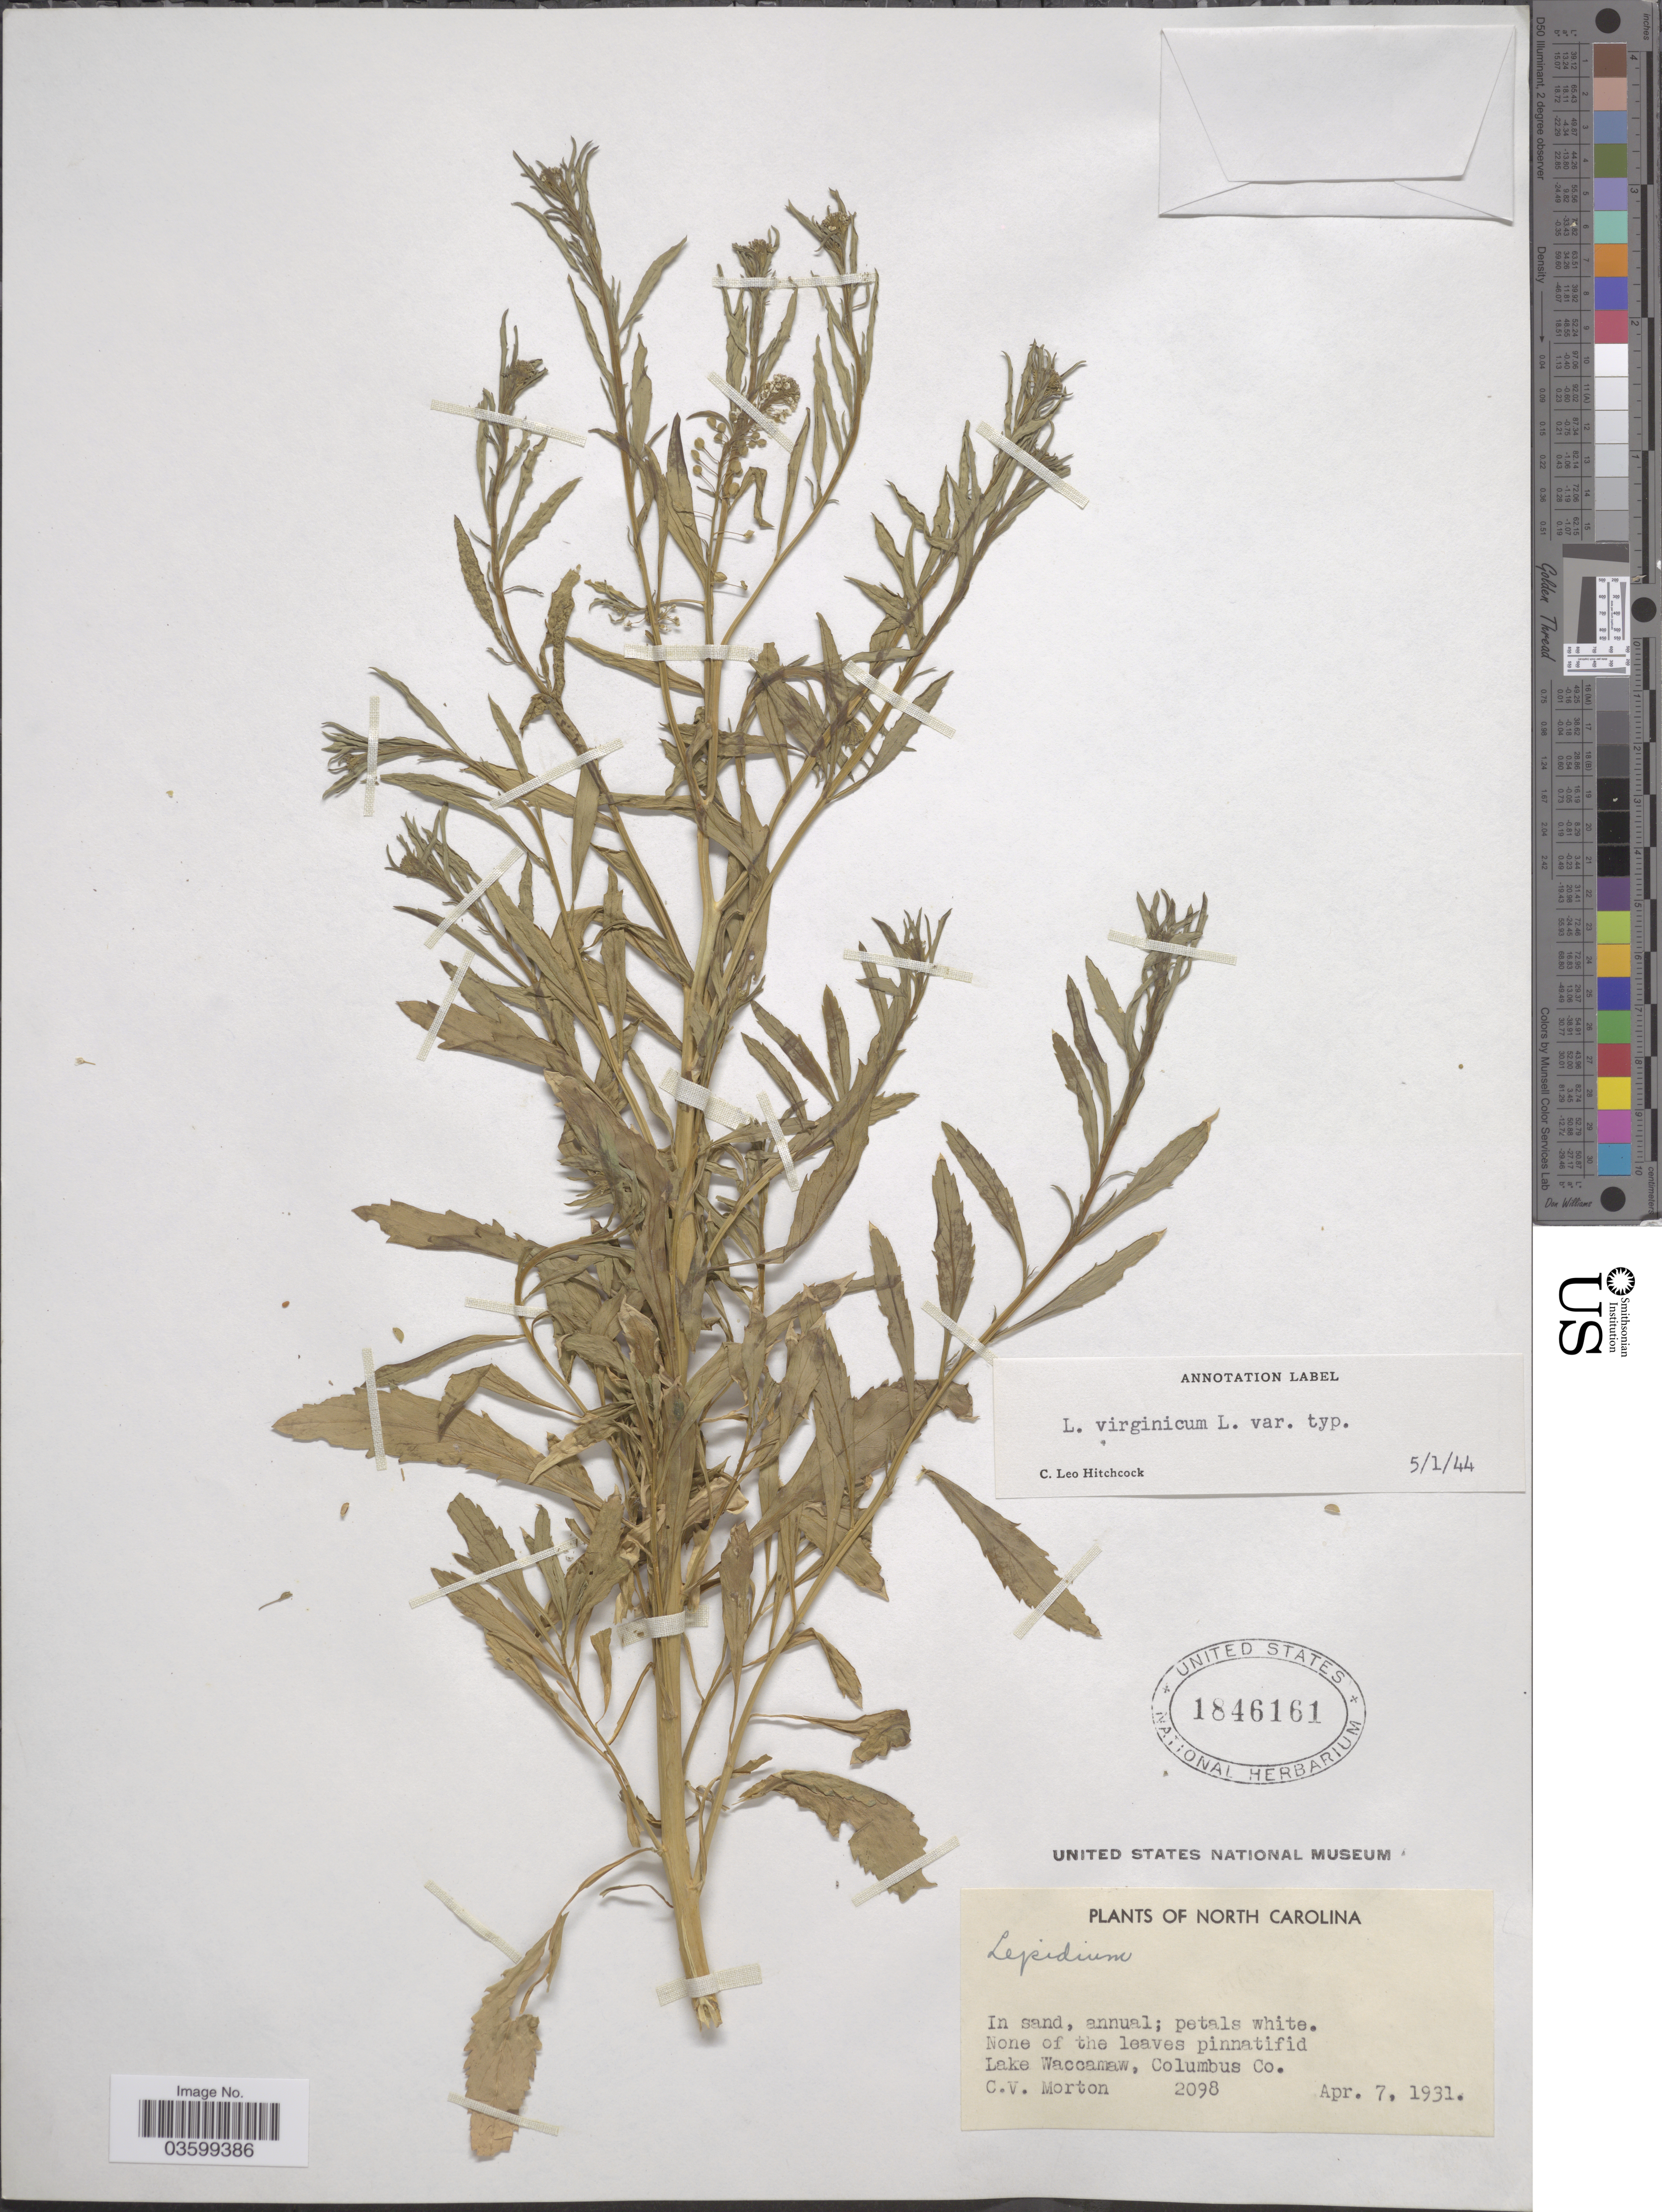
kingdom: Plantae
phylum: Tracheophyta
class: Magnoliopsida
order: Brassicales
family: Brassicaceae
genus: Lepidium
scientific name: Lepidium virginicum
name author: L.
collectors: C. V. Morton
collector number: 2098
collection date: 1931-04-07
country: United States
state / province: North Carolina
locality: Lake Waccamaw, Columbus Co.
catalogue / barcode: US 1846161